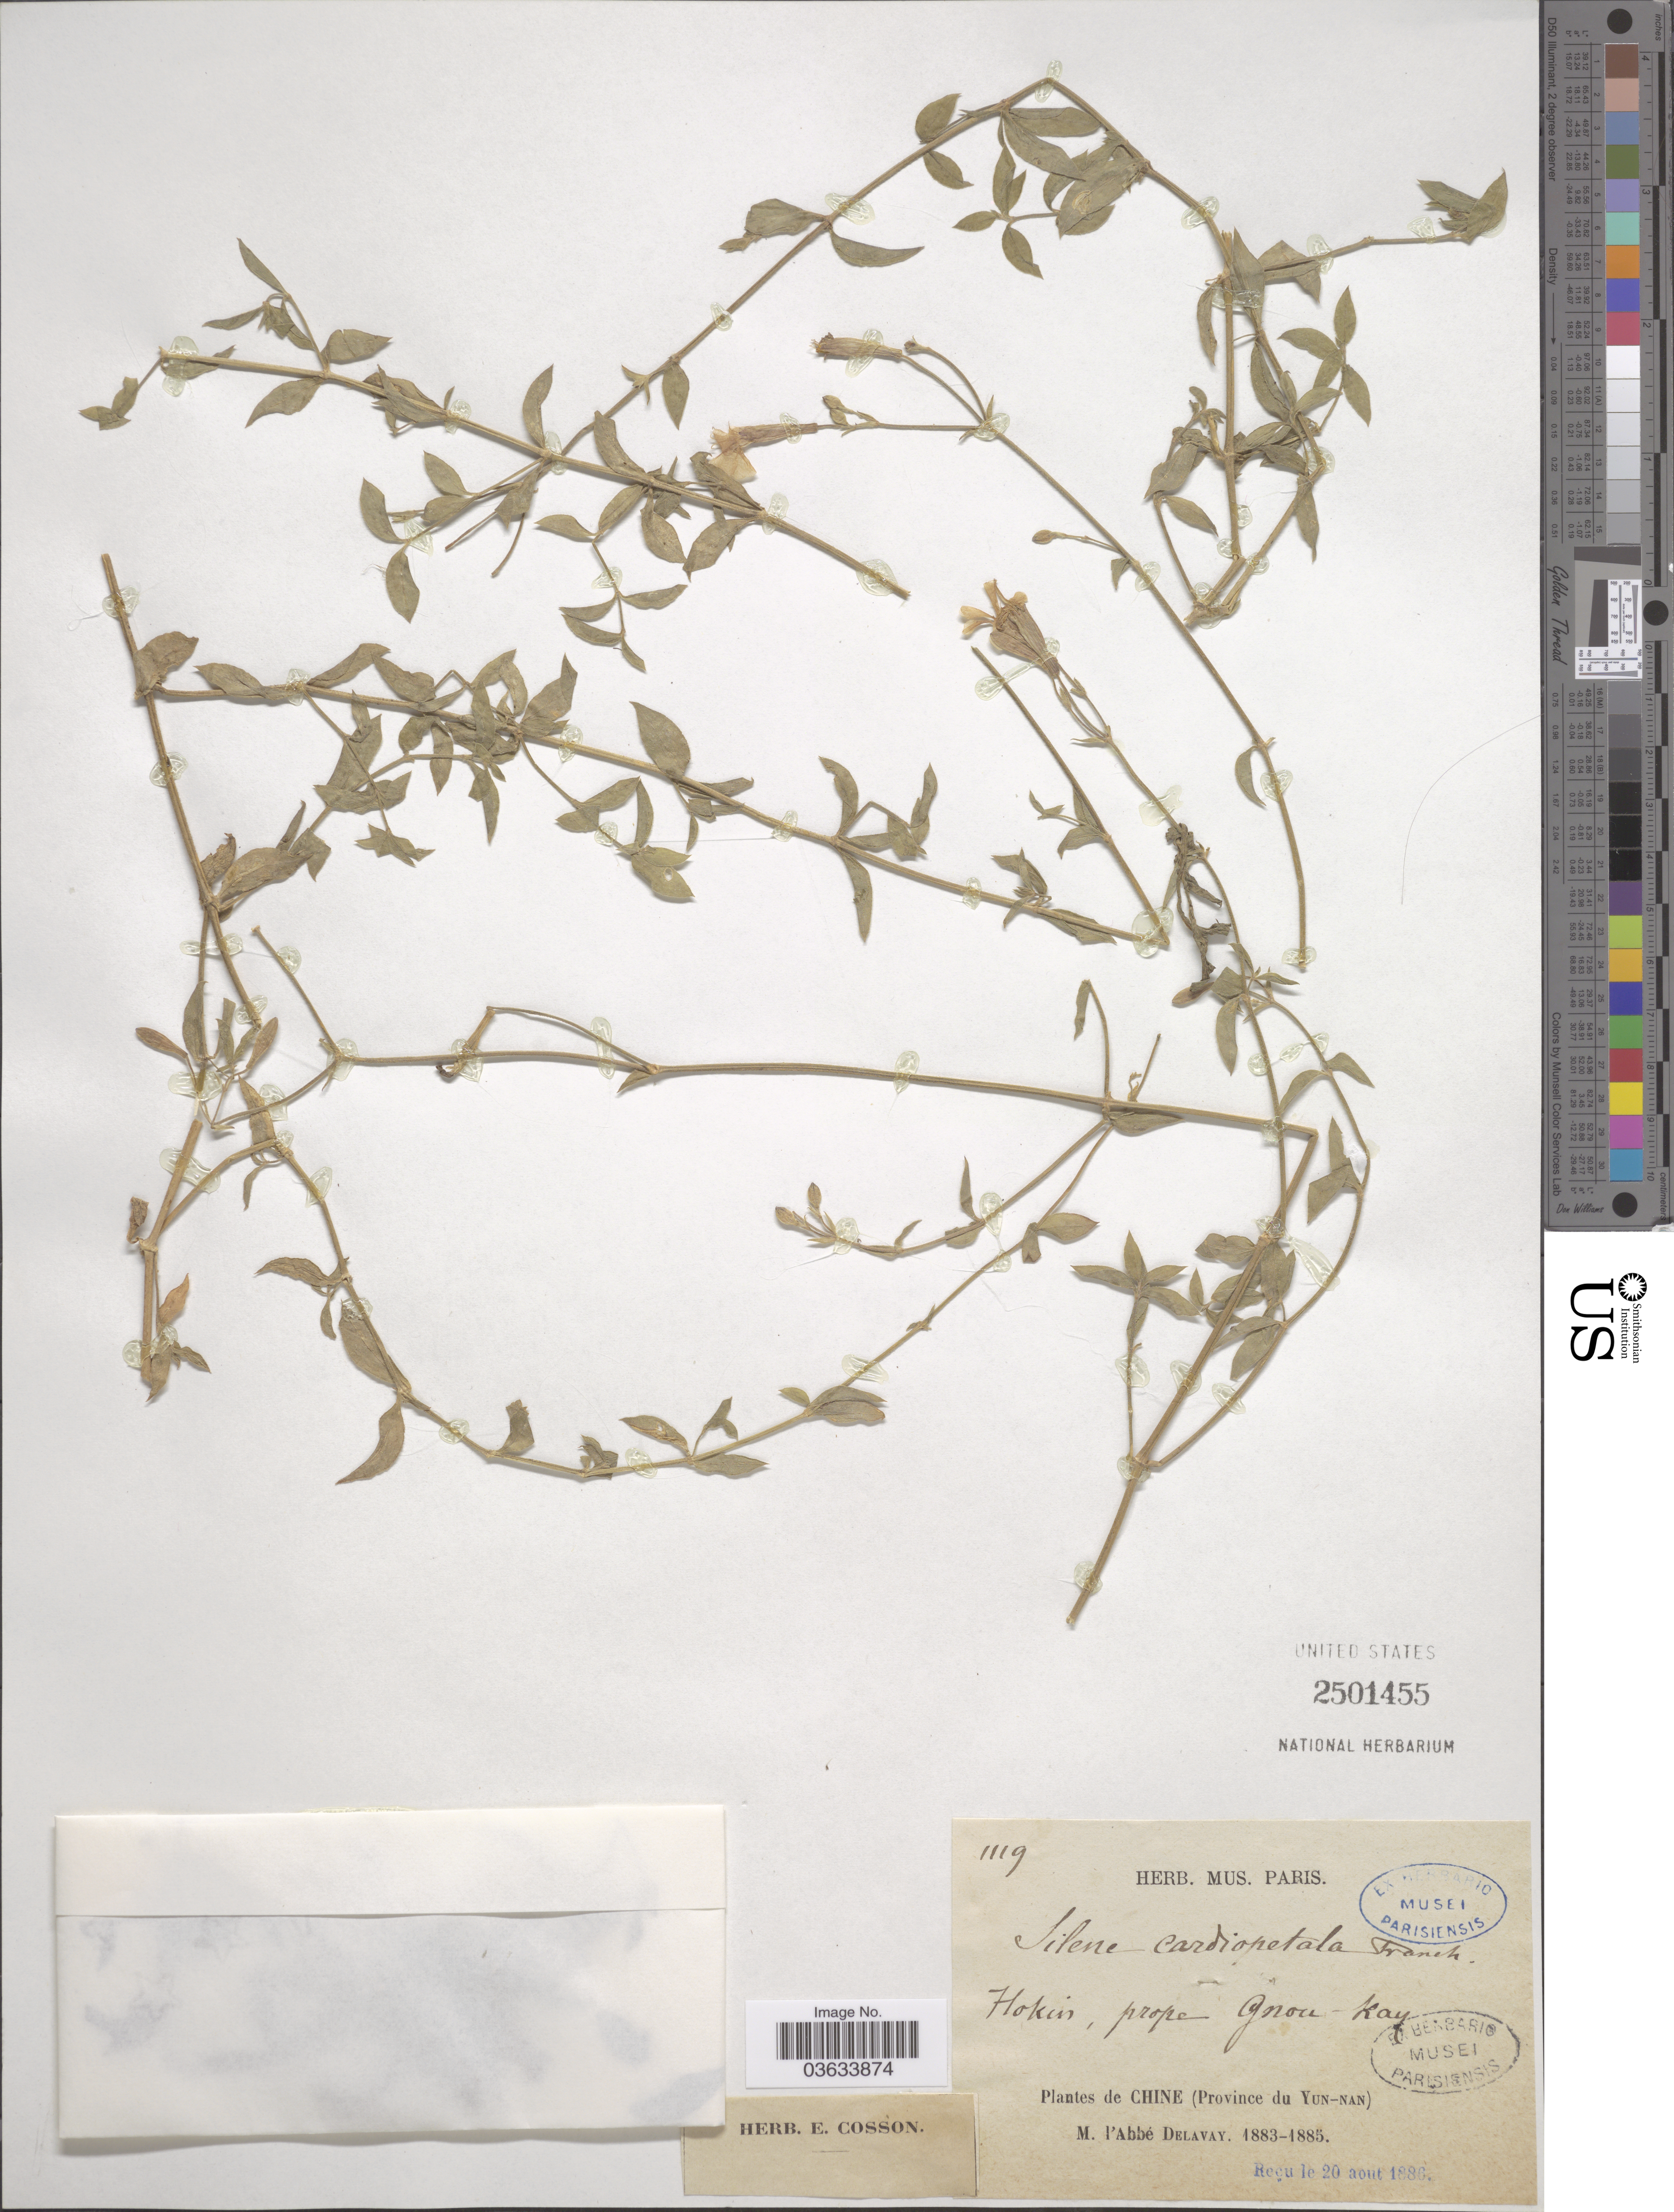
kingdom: Plantae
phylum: Tracheophyta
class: Magnoliopsida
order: Caryophyllales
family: Caryophyllaceae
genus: Silene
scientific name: Silene cardiopetala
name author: Franch.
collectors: P. Delavay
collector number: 119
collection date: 1883/1885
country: China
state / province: Yunnan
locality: Hokin, prope Gnou-Kay.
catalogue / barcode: US 2501455